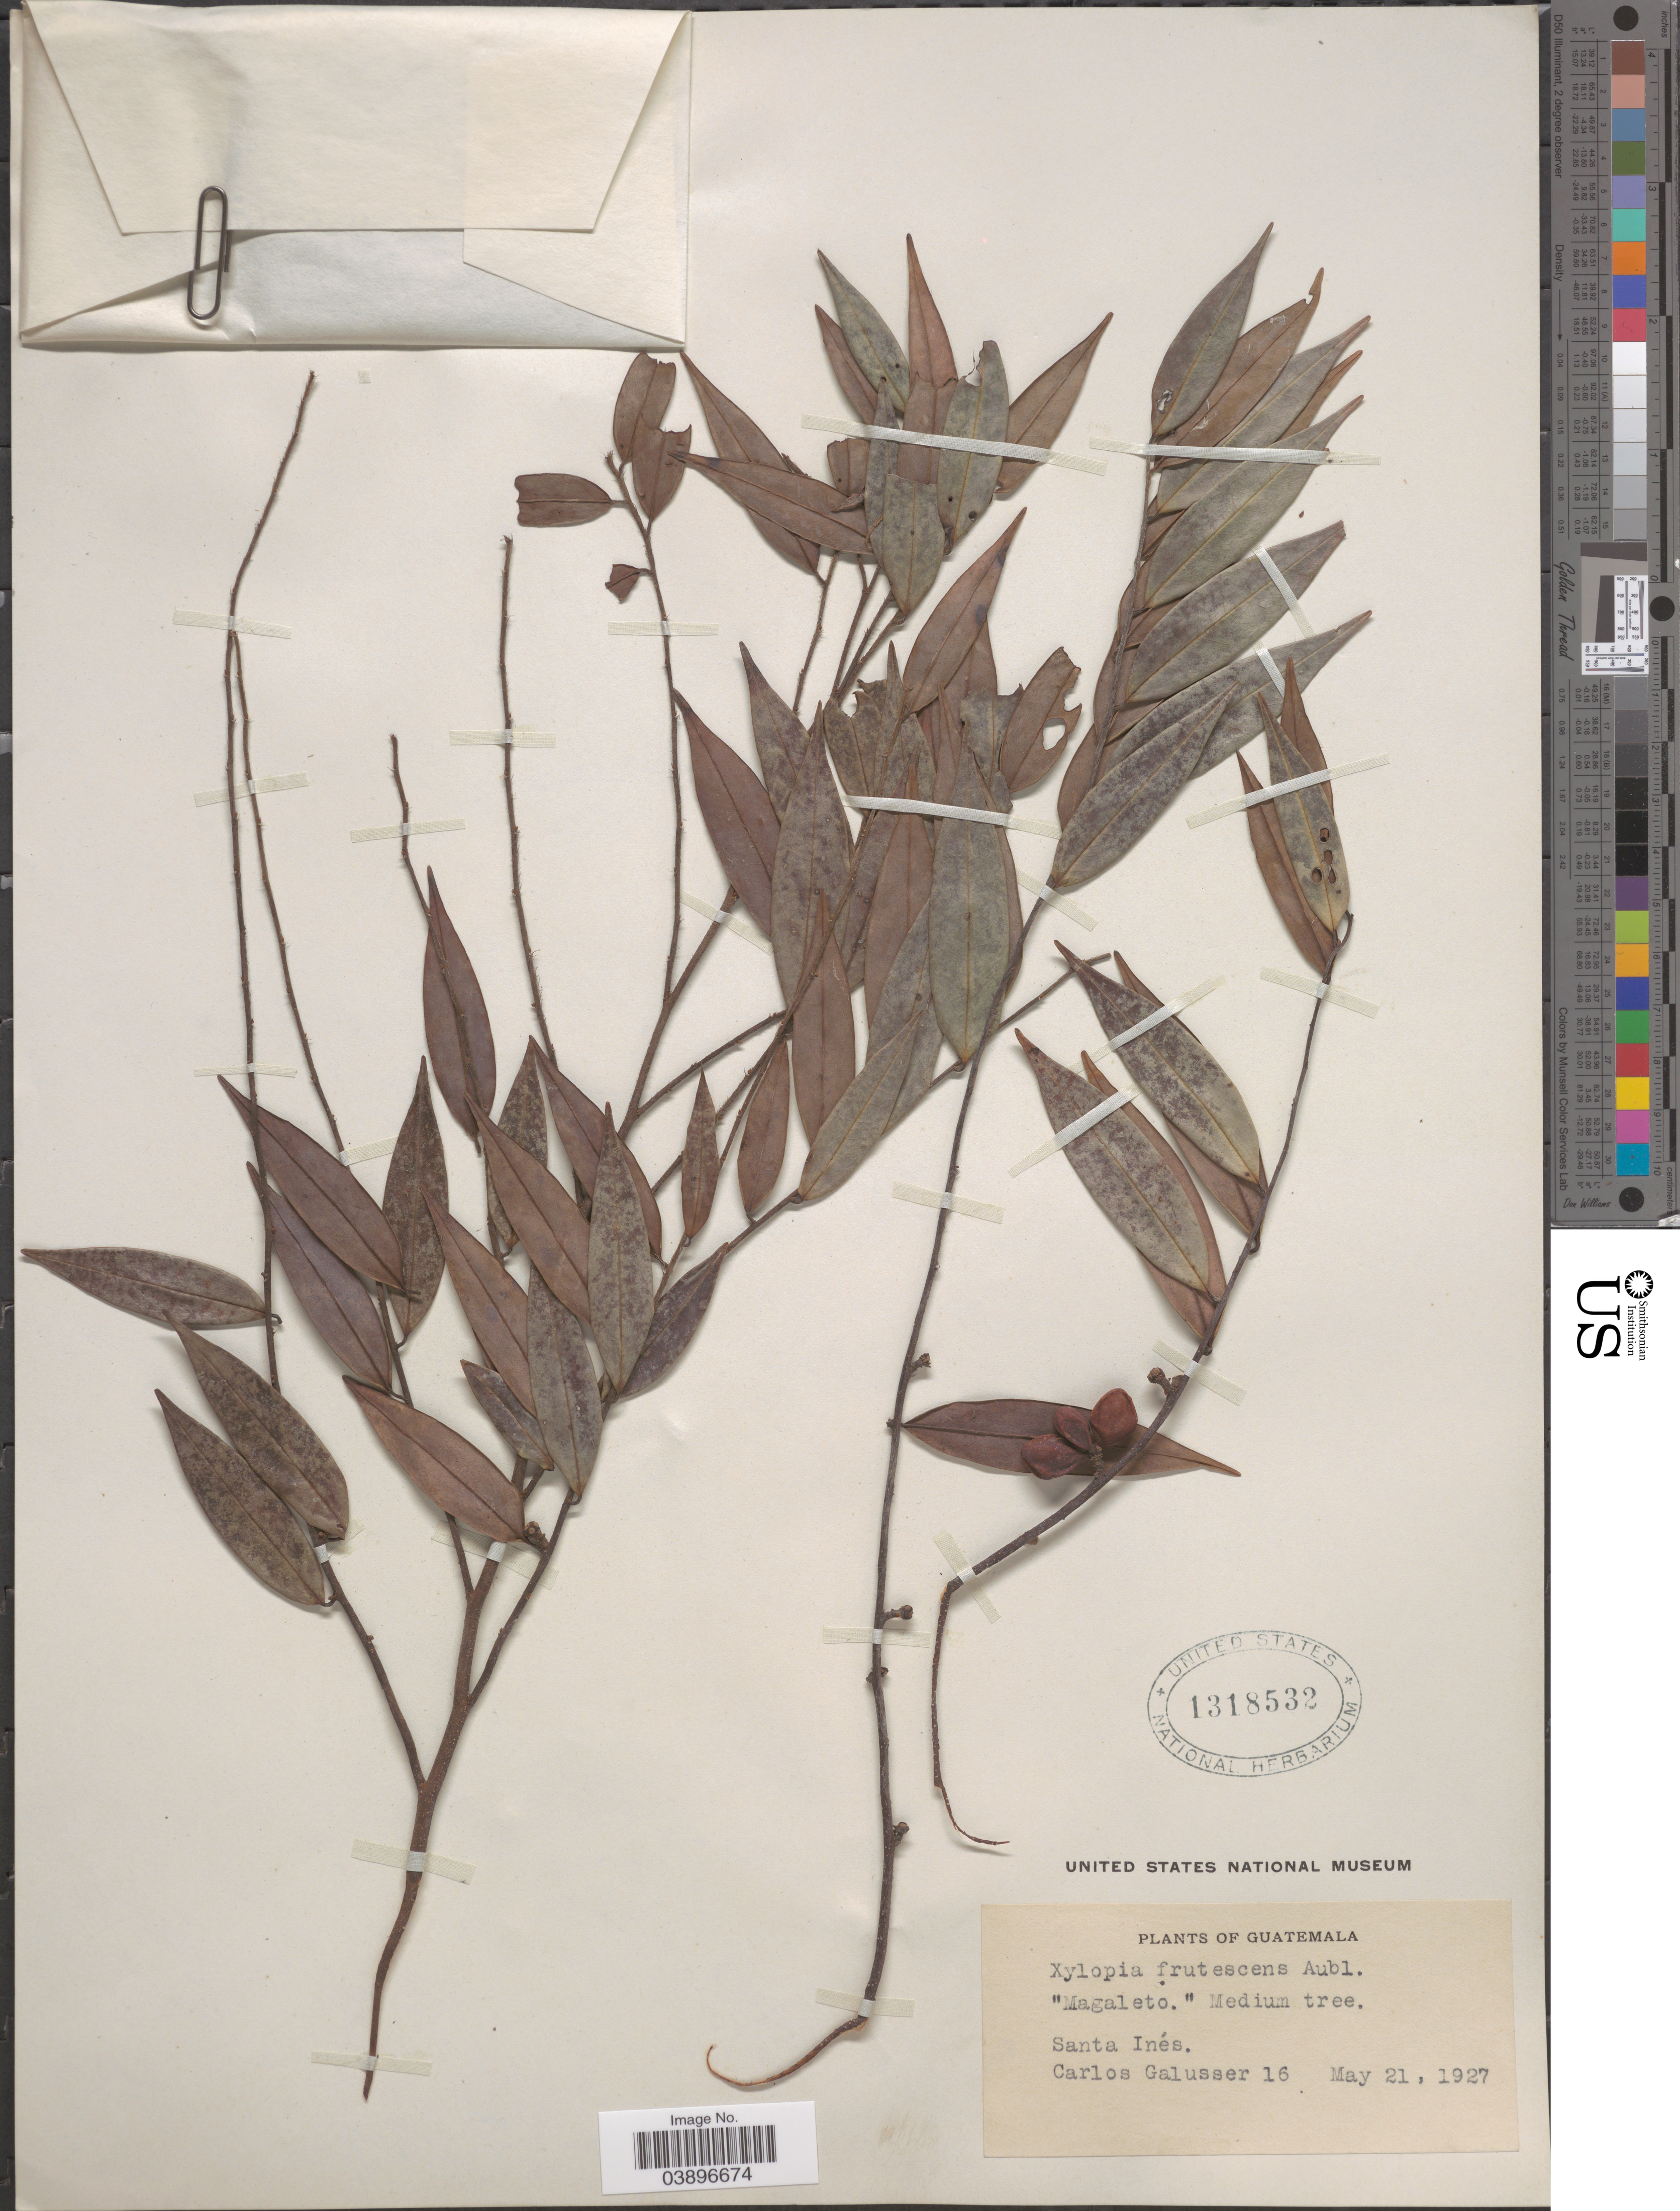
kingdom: Plantae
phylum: Tracheophyta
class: Magnoliopsida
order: Magnoliales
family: Annonaceae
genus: Xylopia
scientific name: Xylopia frutescens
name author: Aubl.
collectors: C. Galusser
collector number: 16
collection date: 1927-05-21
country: Guatemala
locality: Santa Inés.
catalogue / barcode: US 1318532